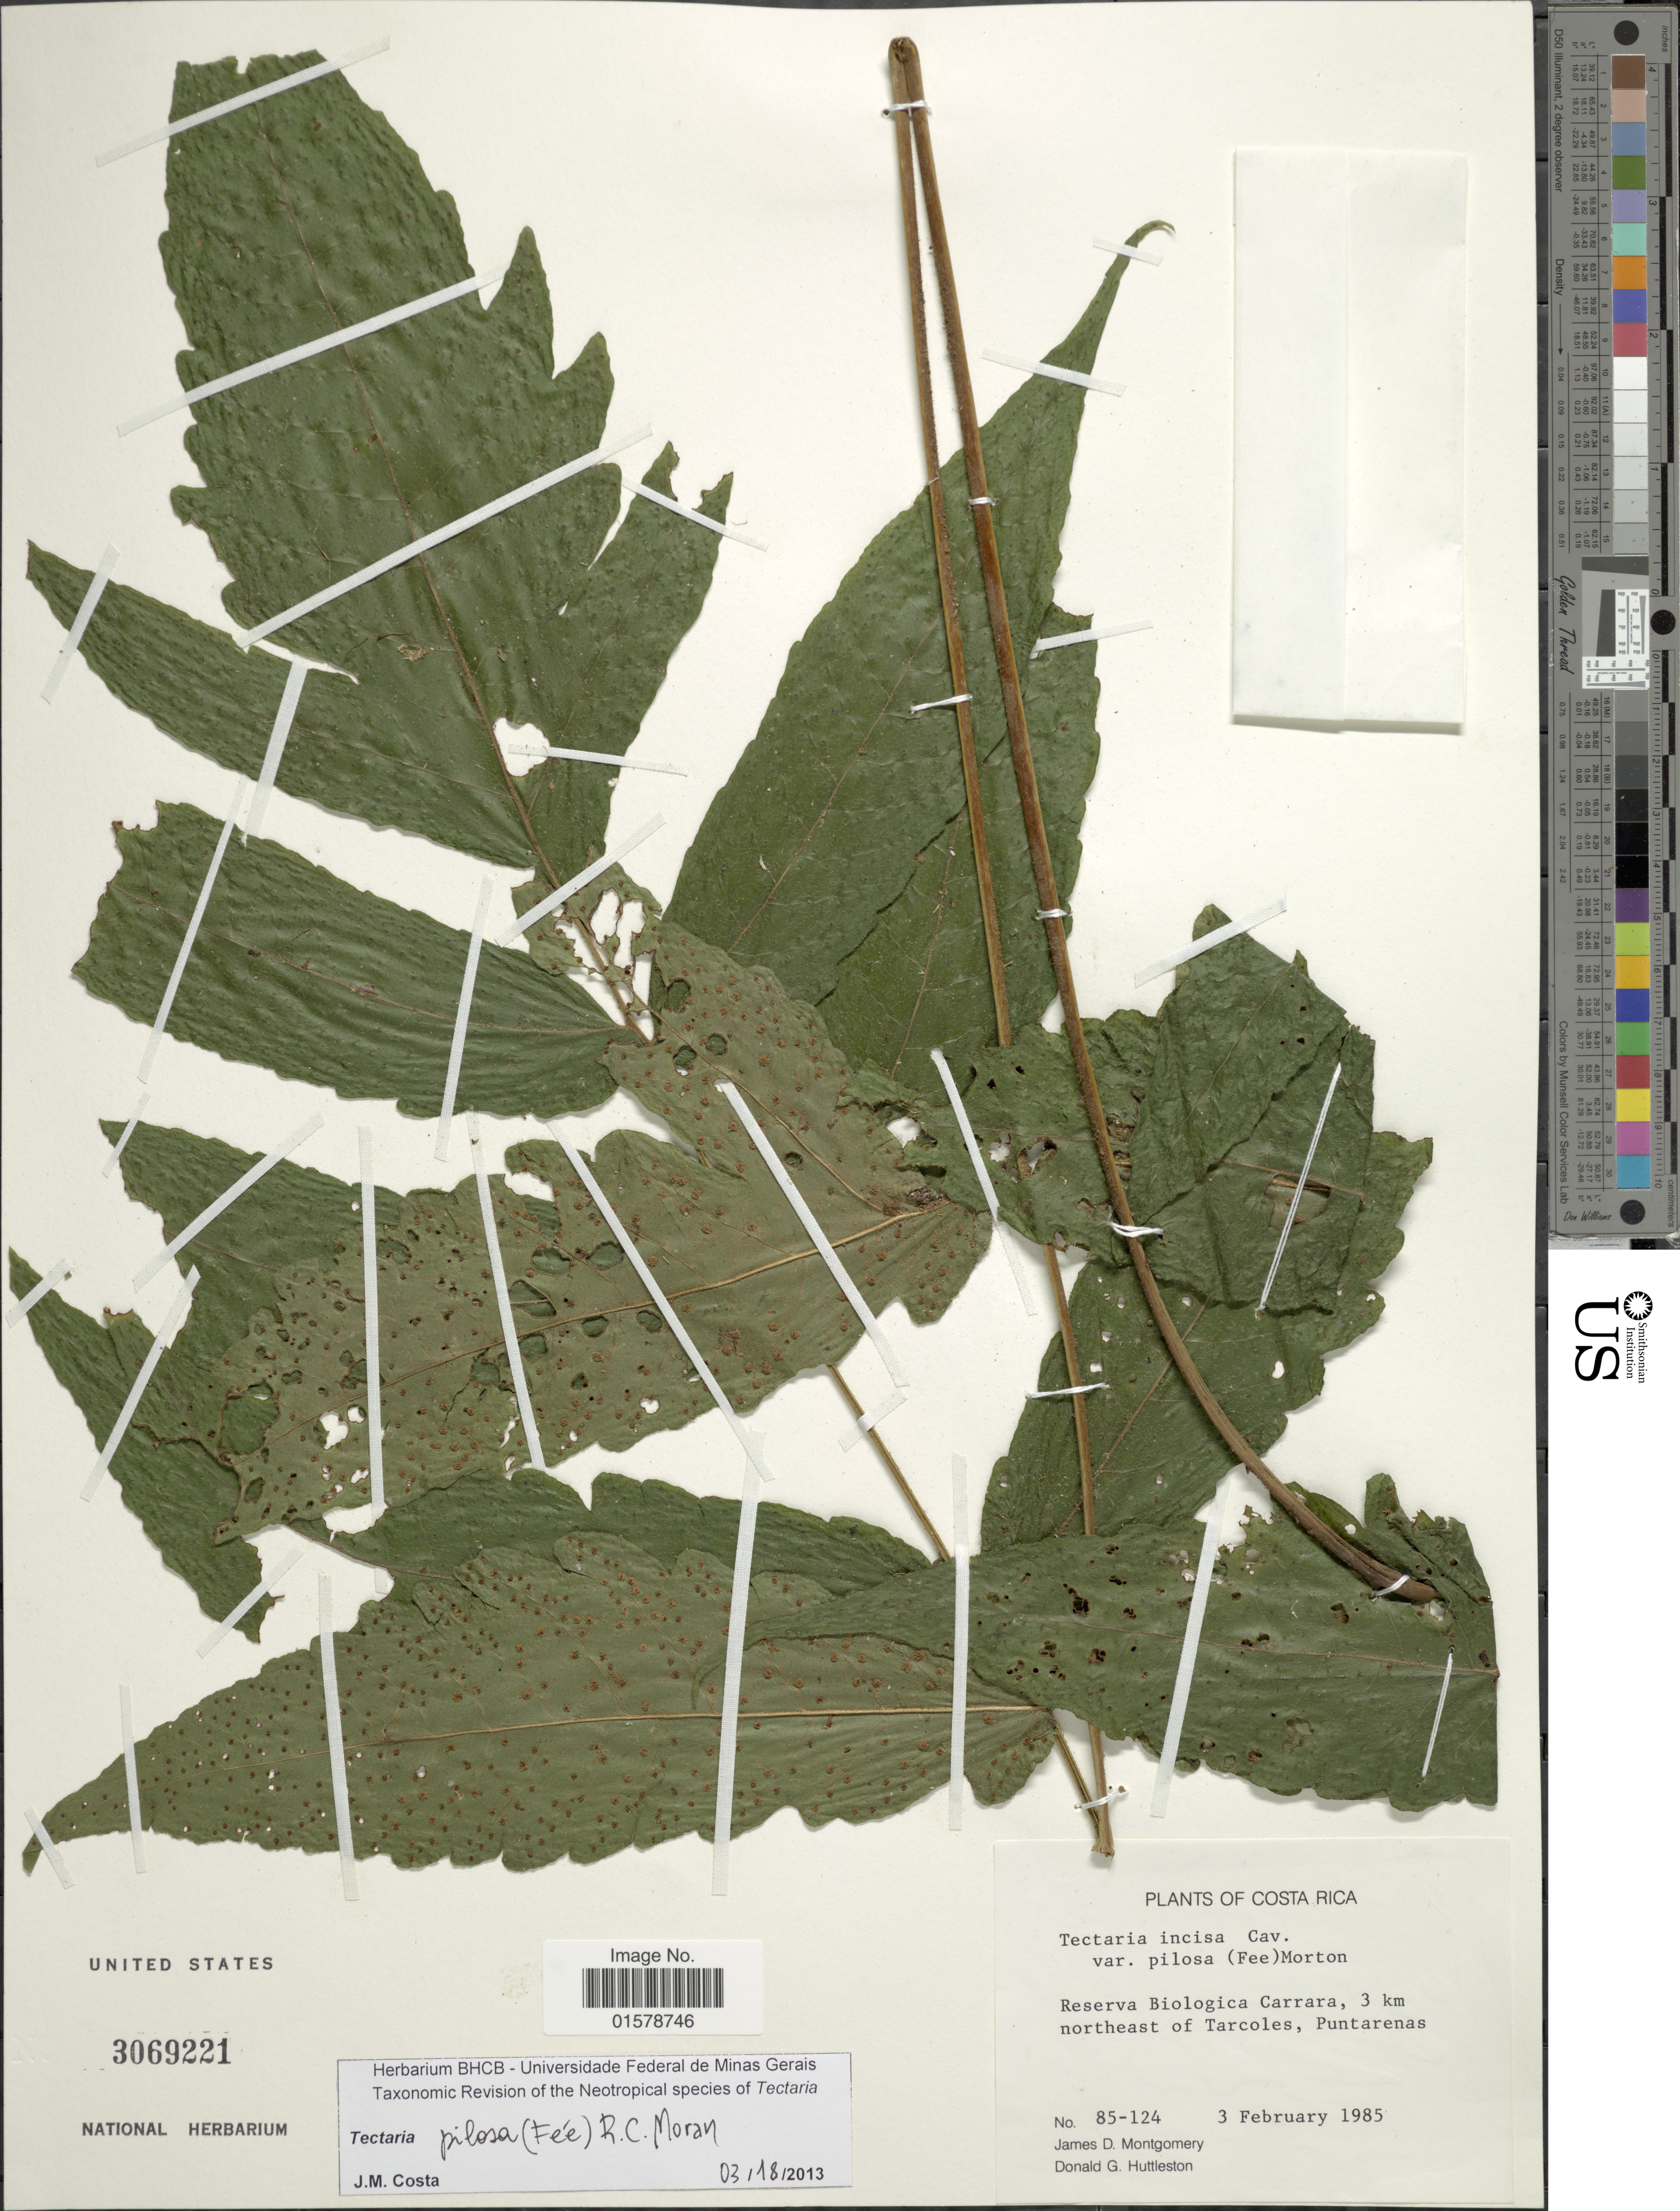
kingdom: Plantae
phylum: Tracheophyta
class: Polypodiopsida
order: Polypodiales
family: Tectariaceae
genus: Tectaria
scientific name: Tectaria pilosa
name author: (Fée) Maxon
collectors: J. Montgomery & D. G. Huttleston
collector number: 85-124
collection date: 1985-02-03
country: Costa Rica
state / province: Puntarenas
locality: Costa Rica, Reserva Biologica Carrara, 3 km northeast of Tarcoles, Puntarenas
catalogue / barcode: US 3069221